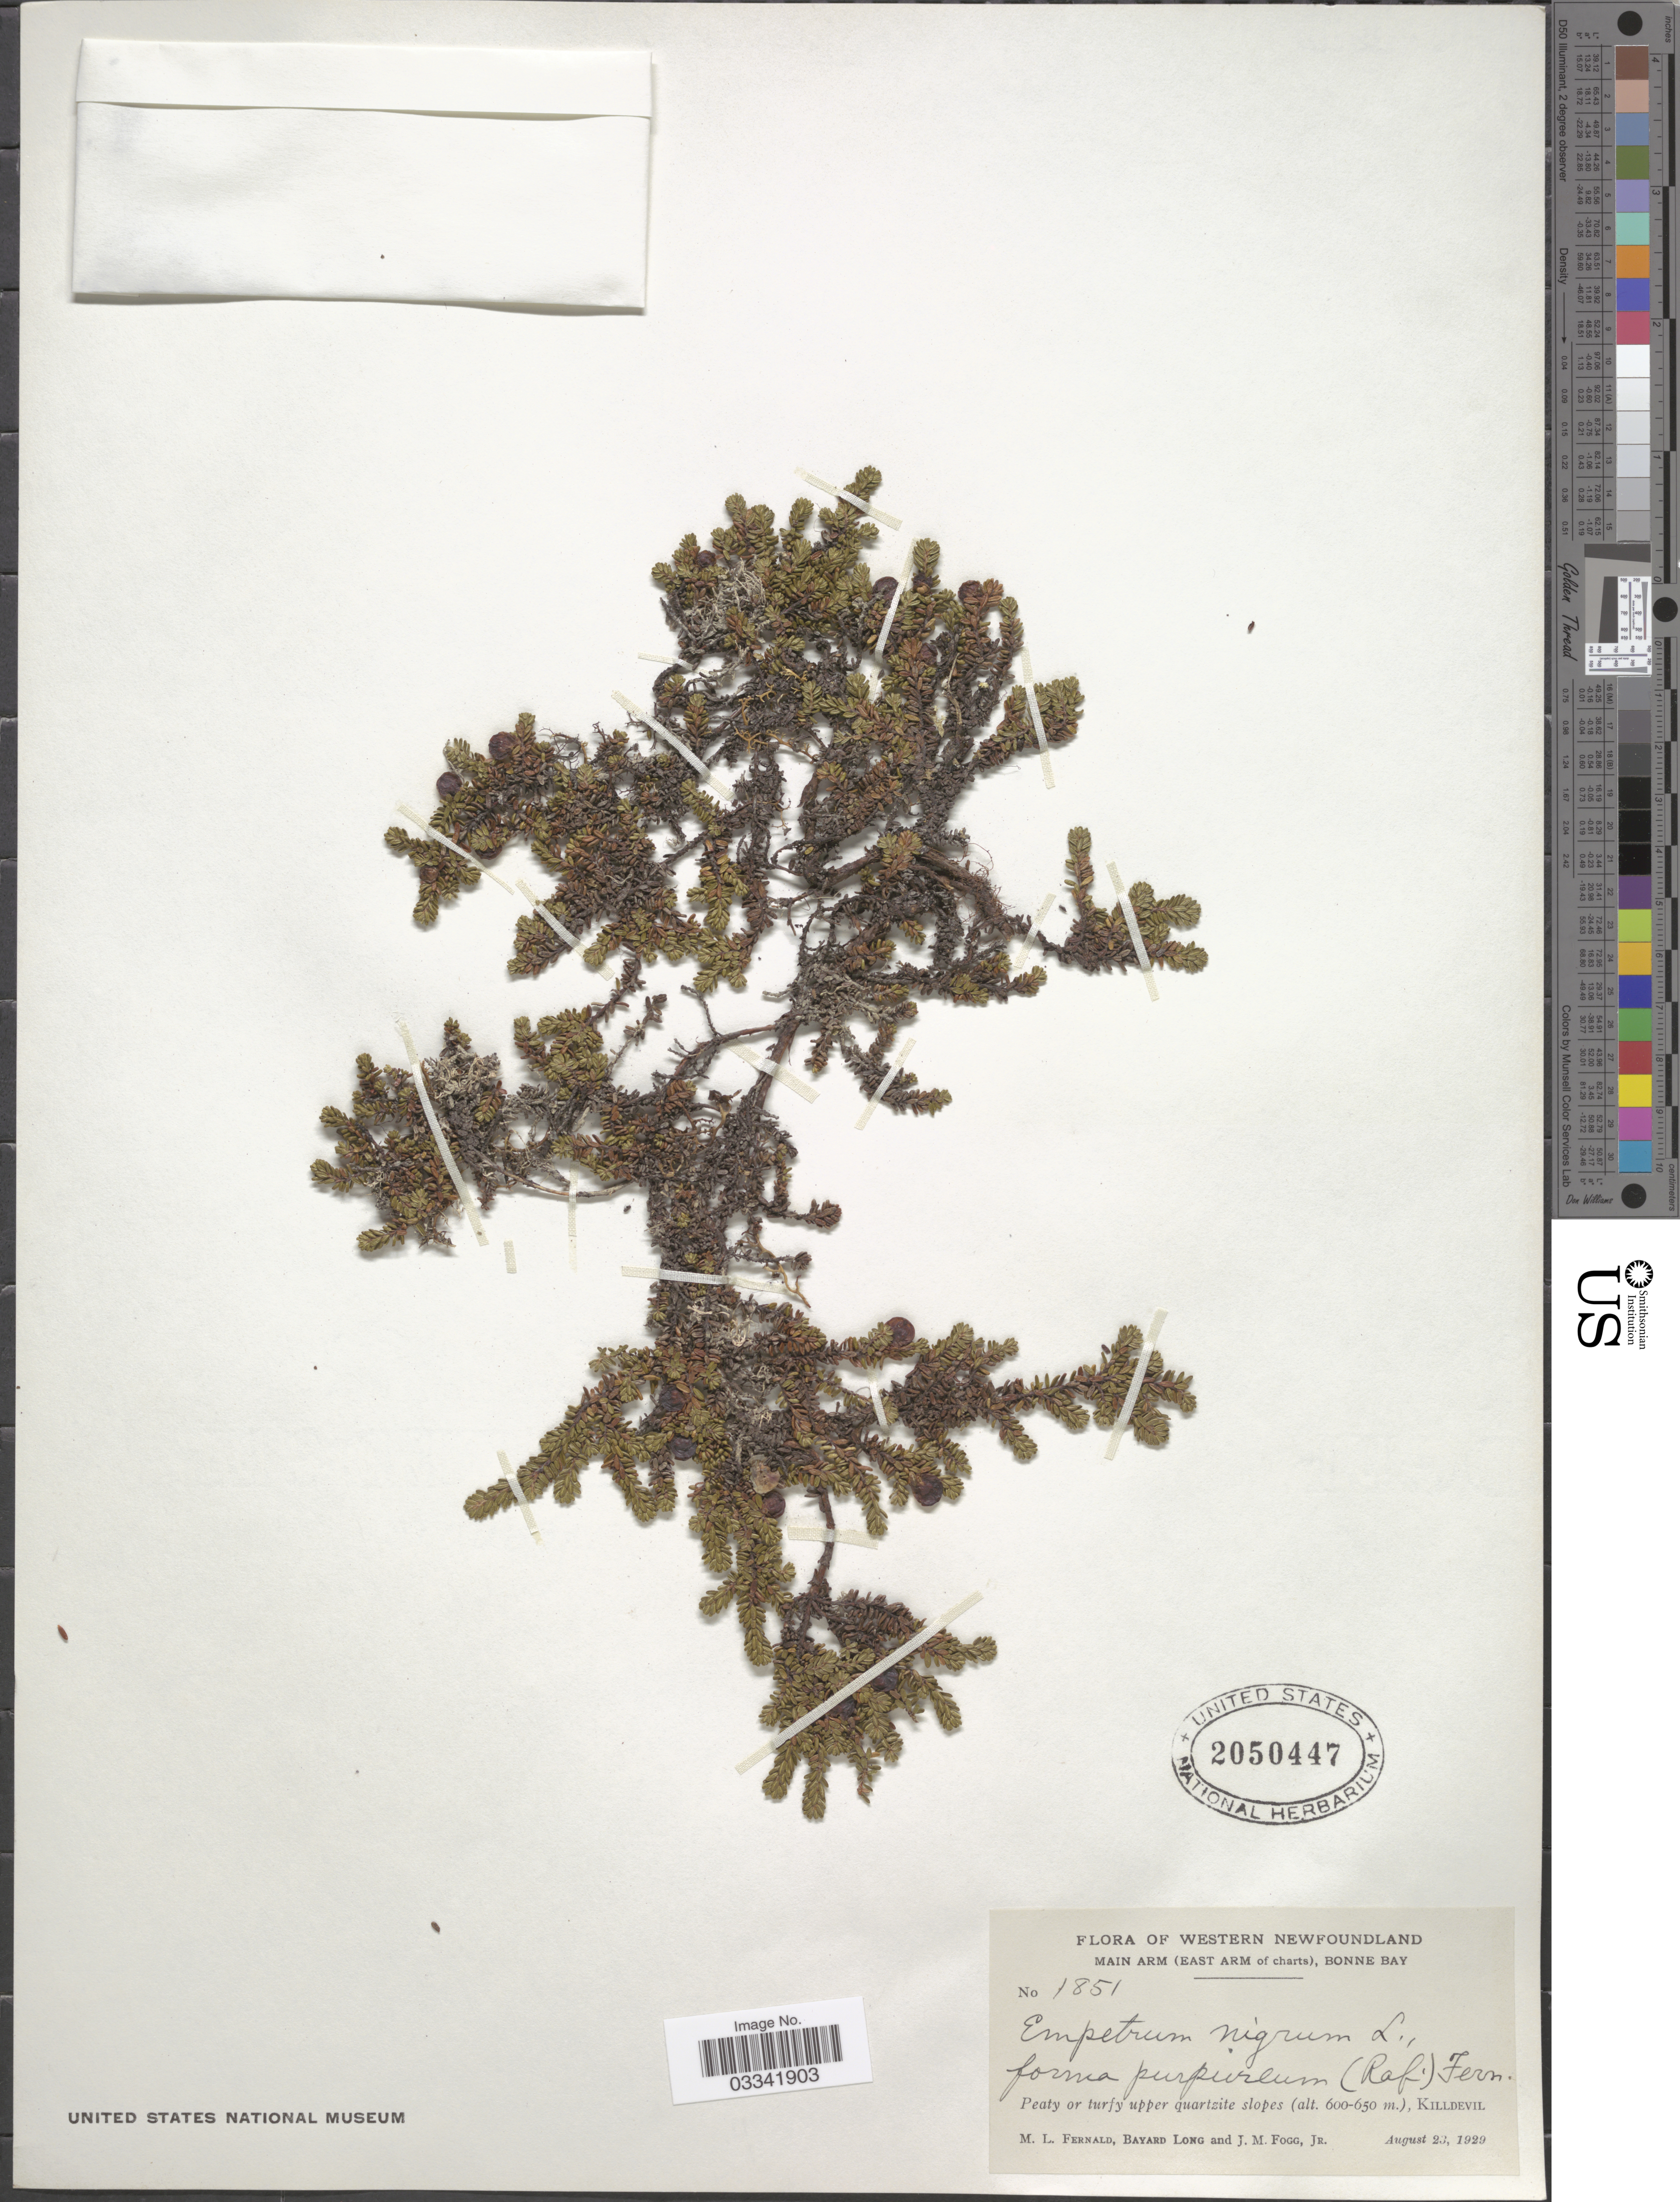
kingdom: Plantae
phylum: Tracheophyta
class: Magnoliopsida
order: Ericales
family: Ericaceae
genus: Empetrum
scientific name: Empetrum nigrum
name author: L.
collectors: M. L. Fernald, B. Long & J. Fogg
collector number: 1851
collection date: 1929-08-23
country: Canada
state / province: Newfoundland and Labrador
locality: Western Newfoundland, Main Arm (East Arm of charts), Bonne Bay, Killdevil.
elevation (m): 600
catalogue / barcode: US 2050447